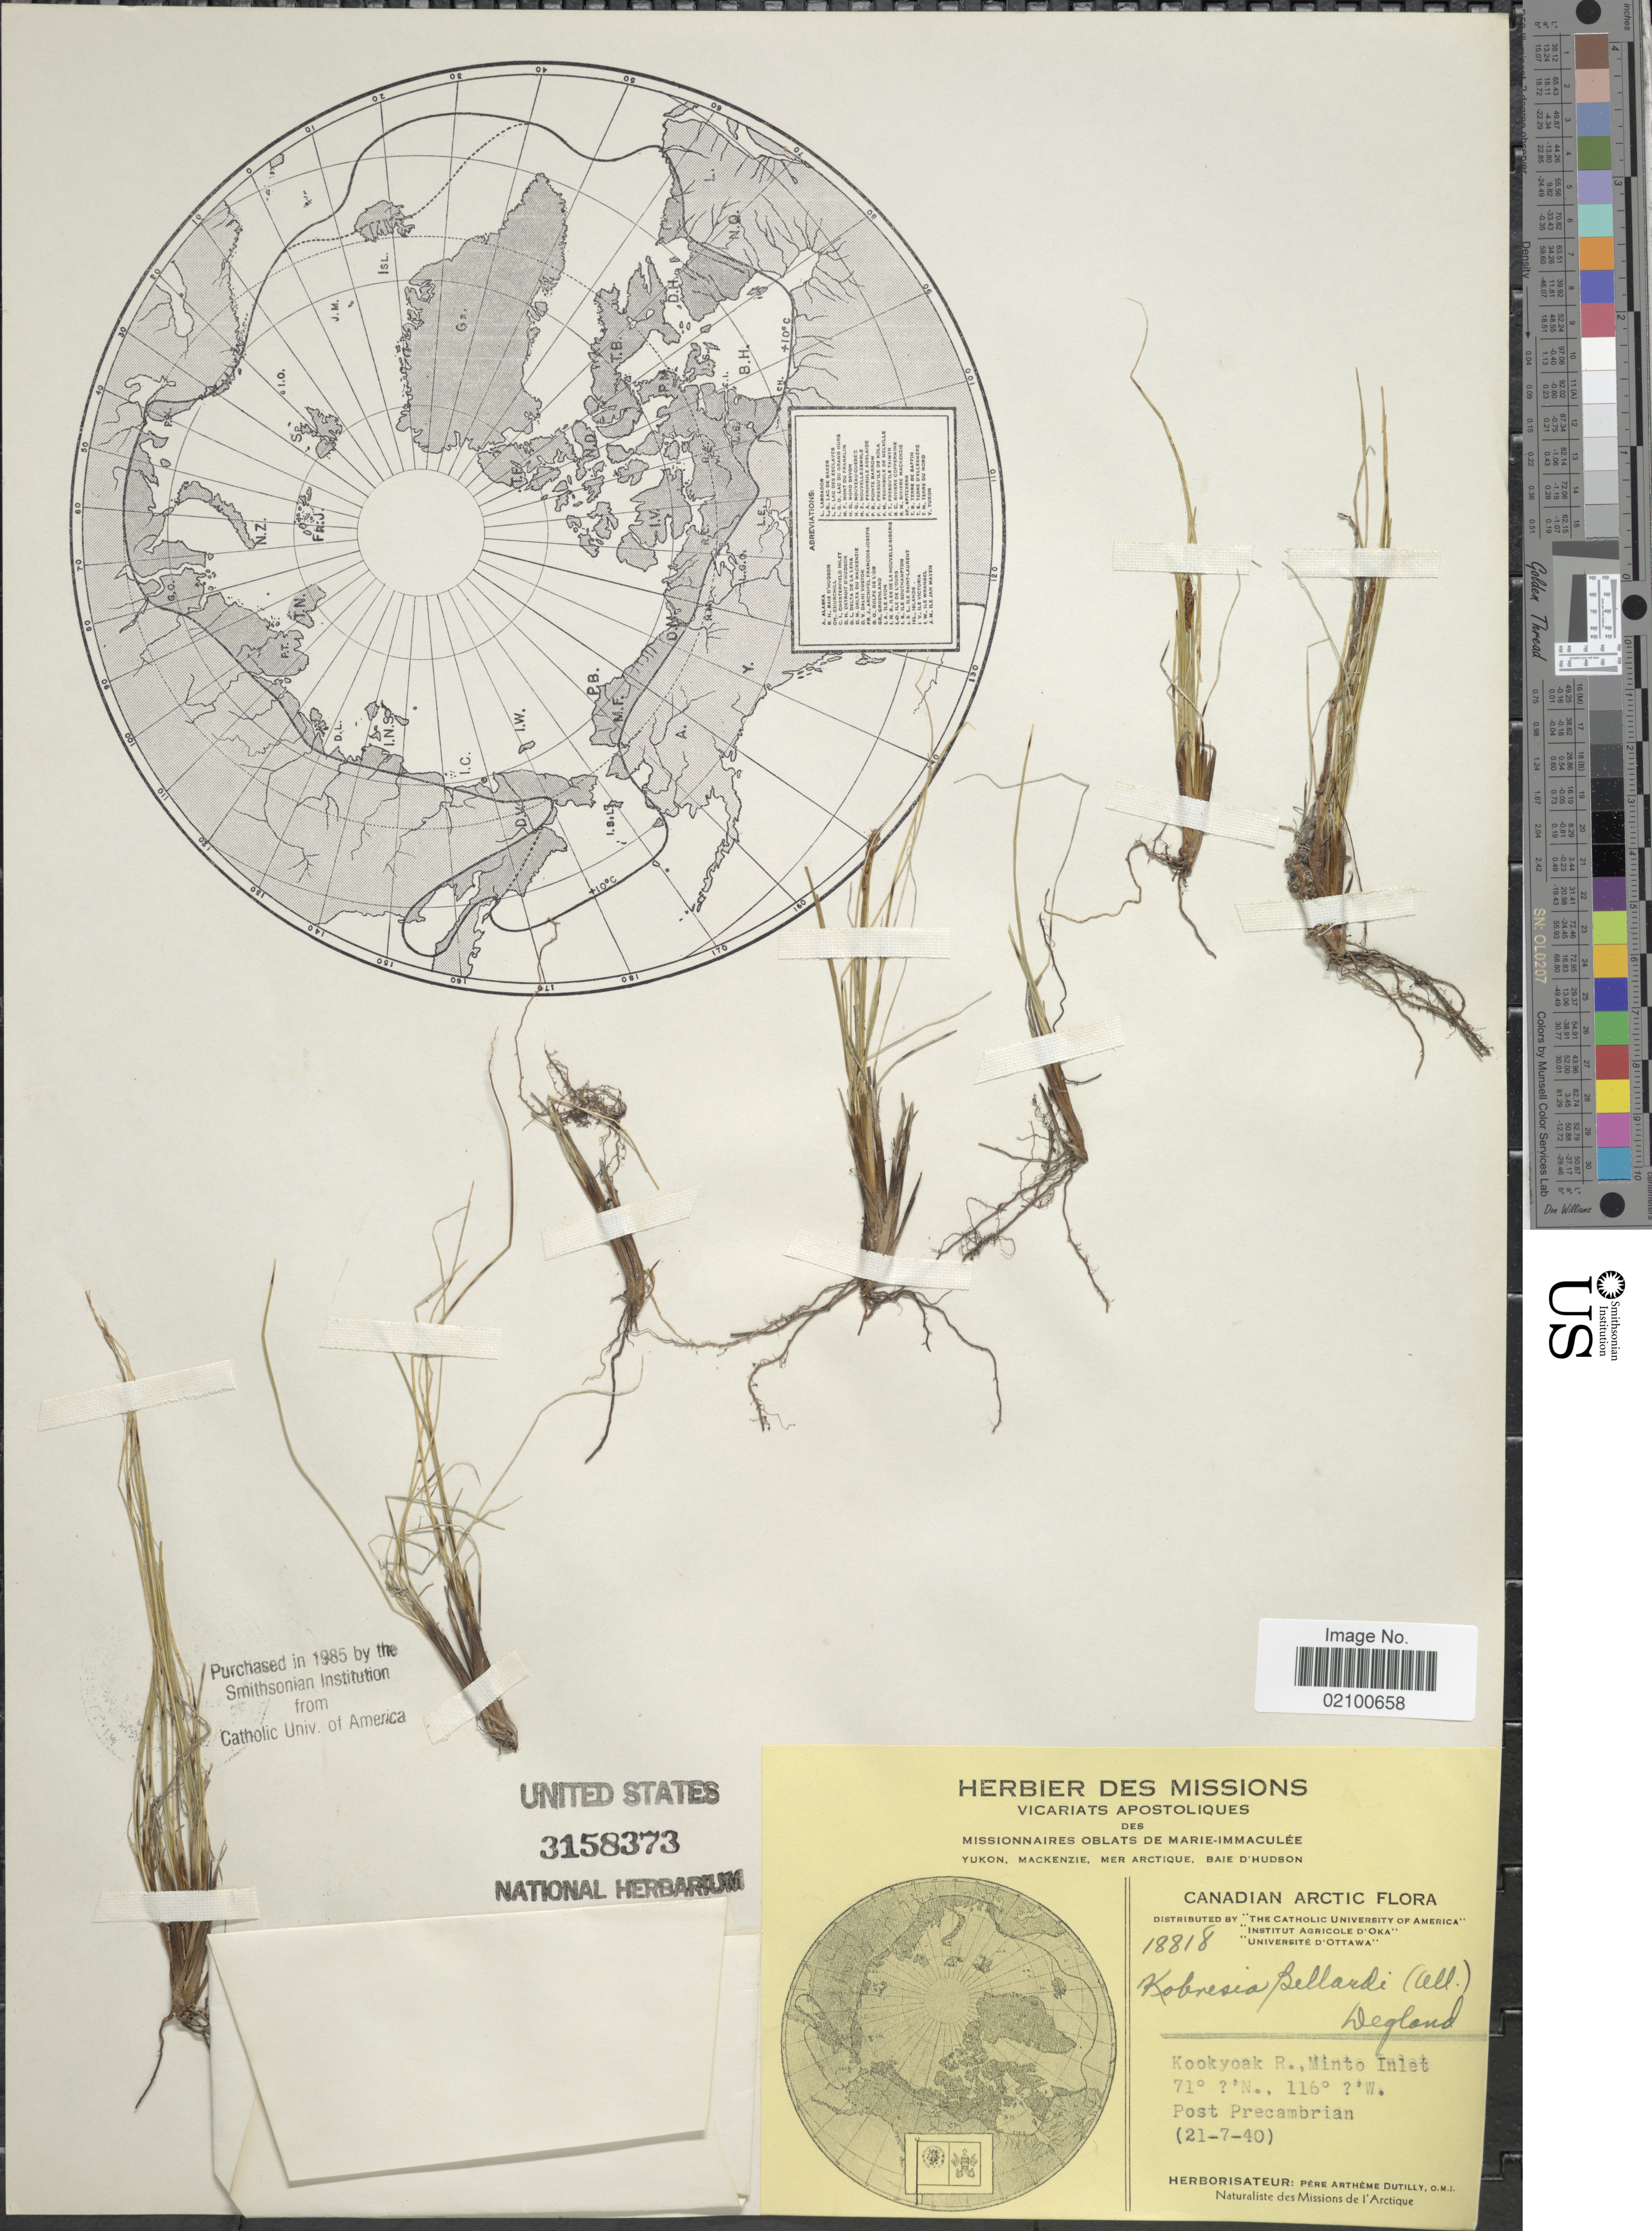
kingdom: Plantae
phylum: Tracheophyta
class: Liliopsida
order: Poales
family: Cyperaceae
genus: Carex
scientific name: Carex myosuroides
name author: Vill.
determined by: Strong, M. T., (US), Smithsonian Institution - National Museum of Natural History (UNITED STATES)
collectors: ex Herb. Pêre Arthême Dutilly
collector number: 18818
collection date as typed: Transcribed d/m/y: 21/7/40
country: Canada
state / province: Northwest Territories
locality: Canadian Arctic, Kookyoak R., Minto Inlet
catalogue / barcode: US 3158373